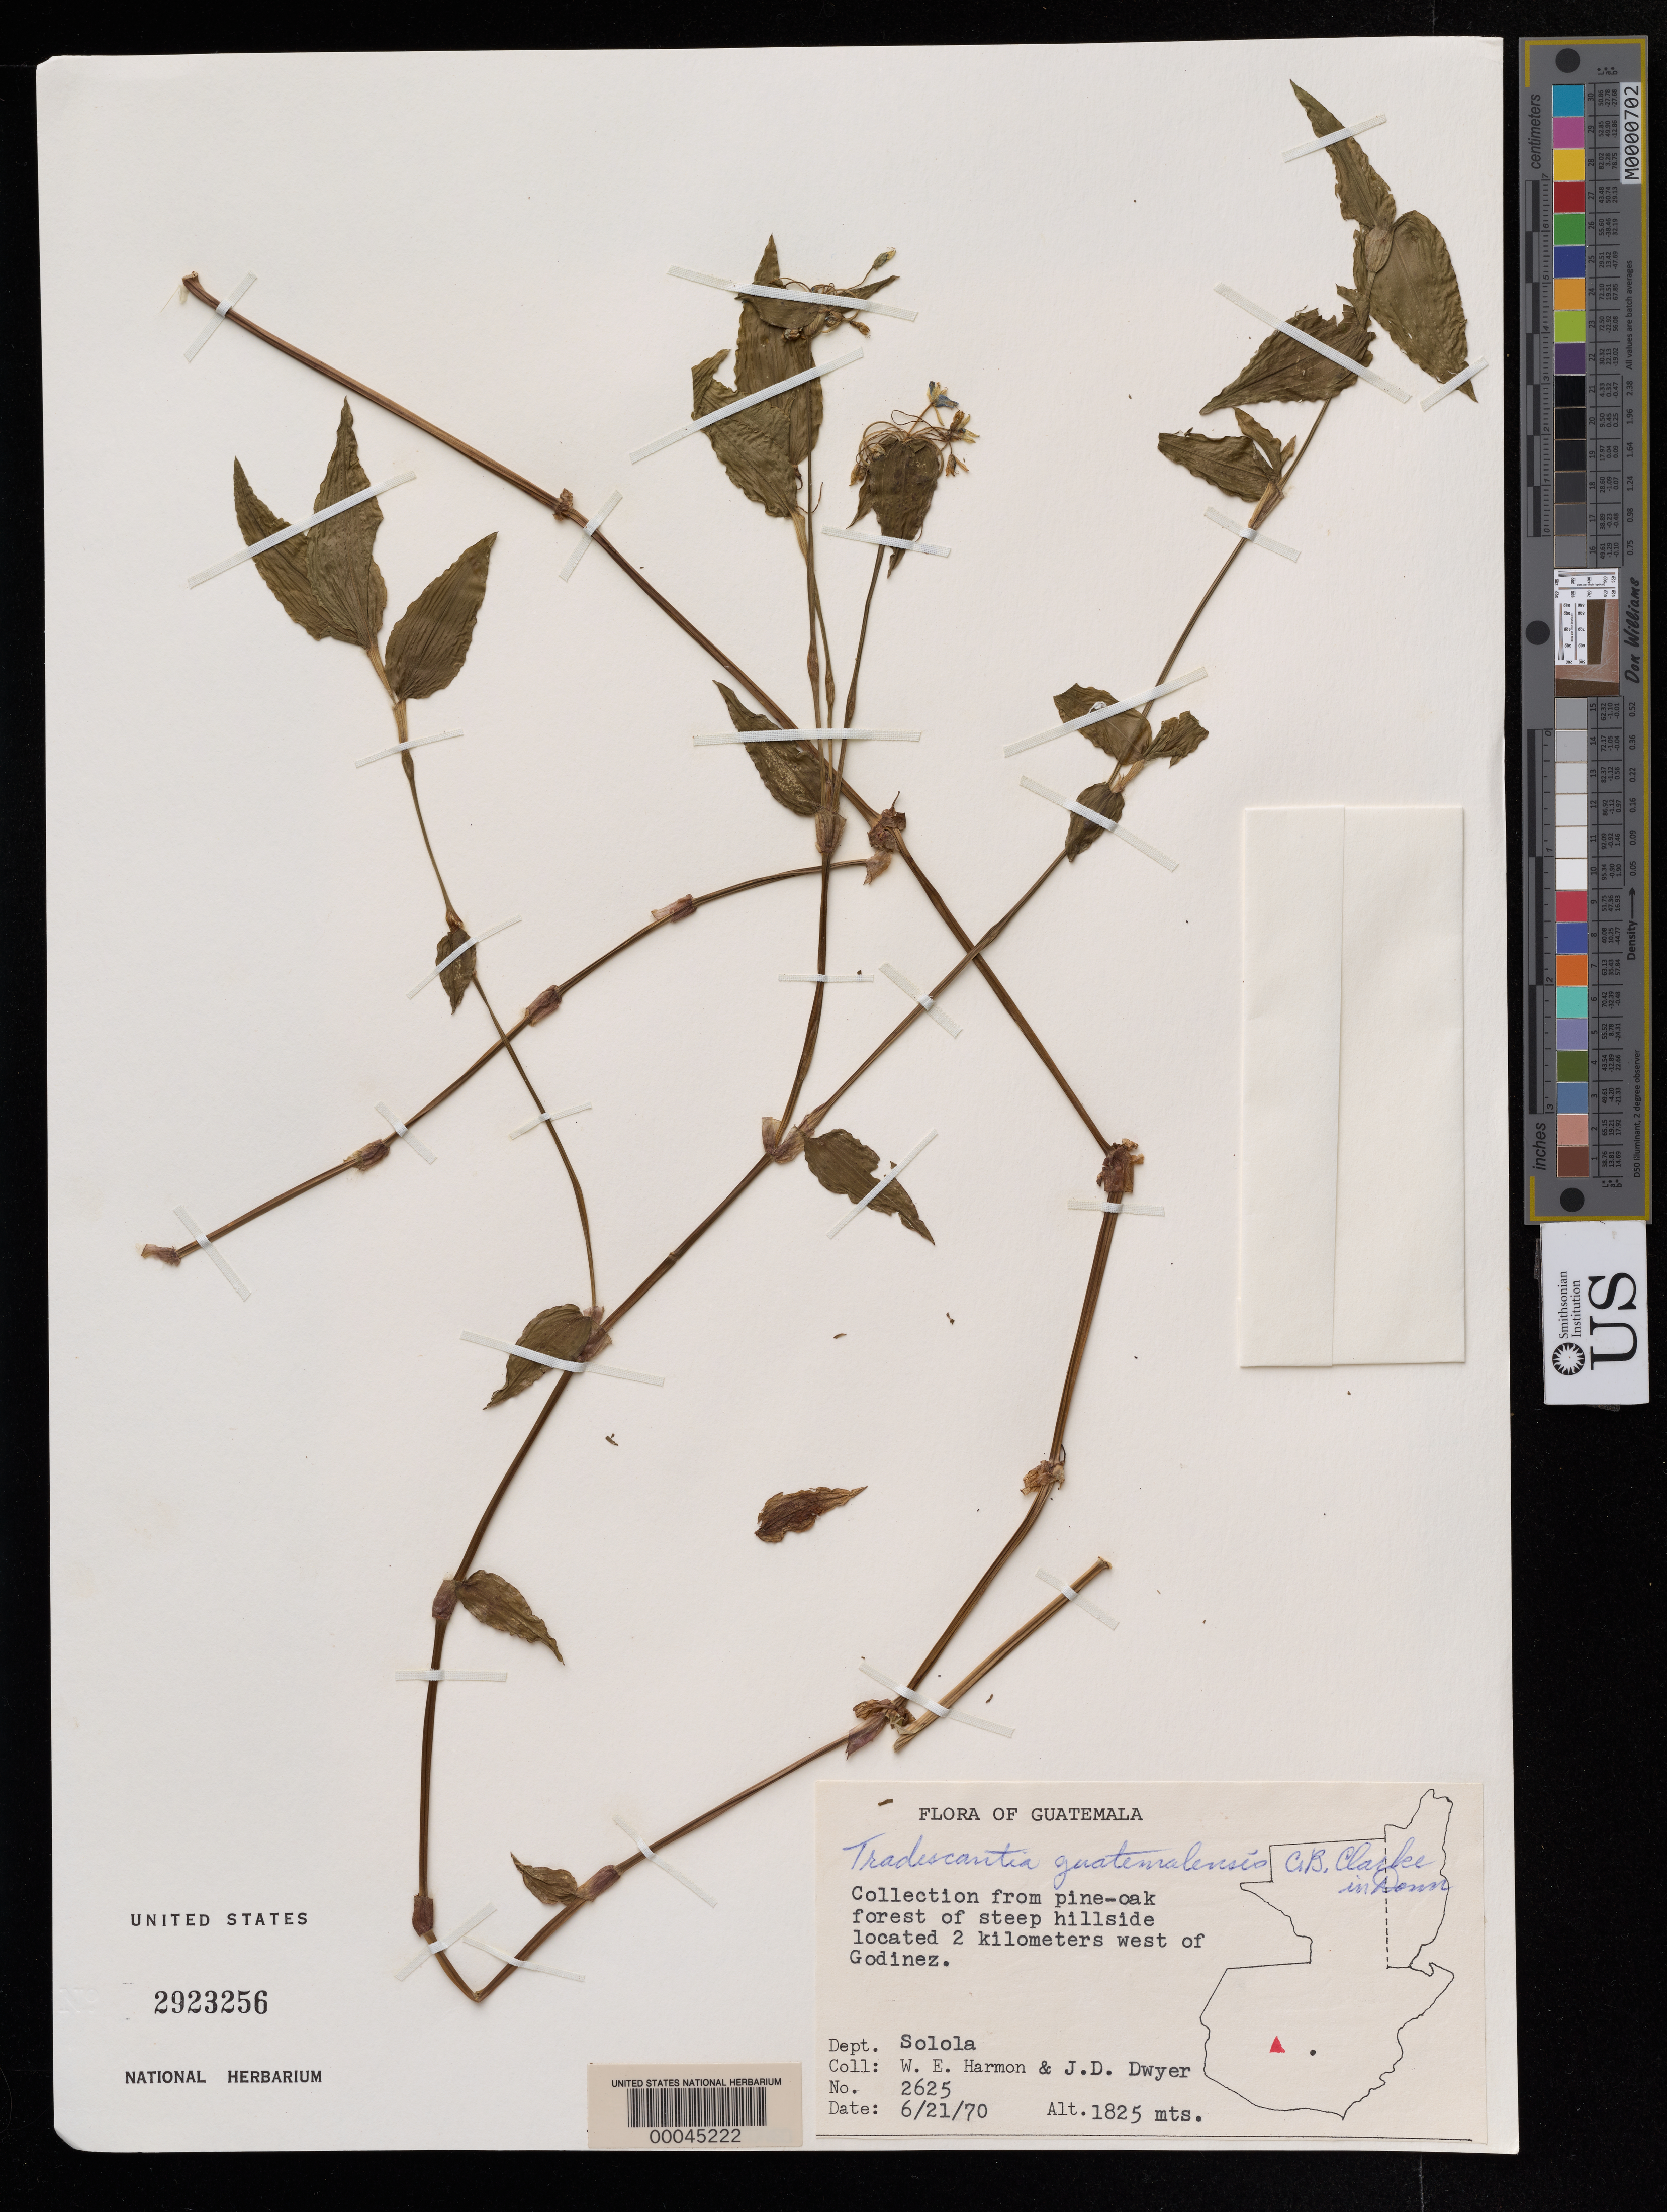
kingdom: Plantae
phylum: Tracheophyta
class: Liliopsida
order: Commelinales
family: Commelinaceae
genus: Tradescantia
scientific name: Tradescantia guatemalensis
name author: C.B. Clarke ex Donn. Sm.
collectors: W. E. Harmon & J. D. Dwyer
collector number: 2625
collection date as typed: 21 Jun 1970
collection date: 1970-06-21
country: Guatemala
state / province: Sololá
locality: W of Godinez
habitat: Pine-oak forest, steep hillside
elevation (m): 1825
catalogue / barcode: US 2923256